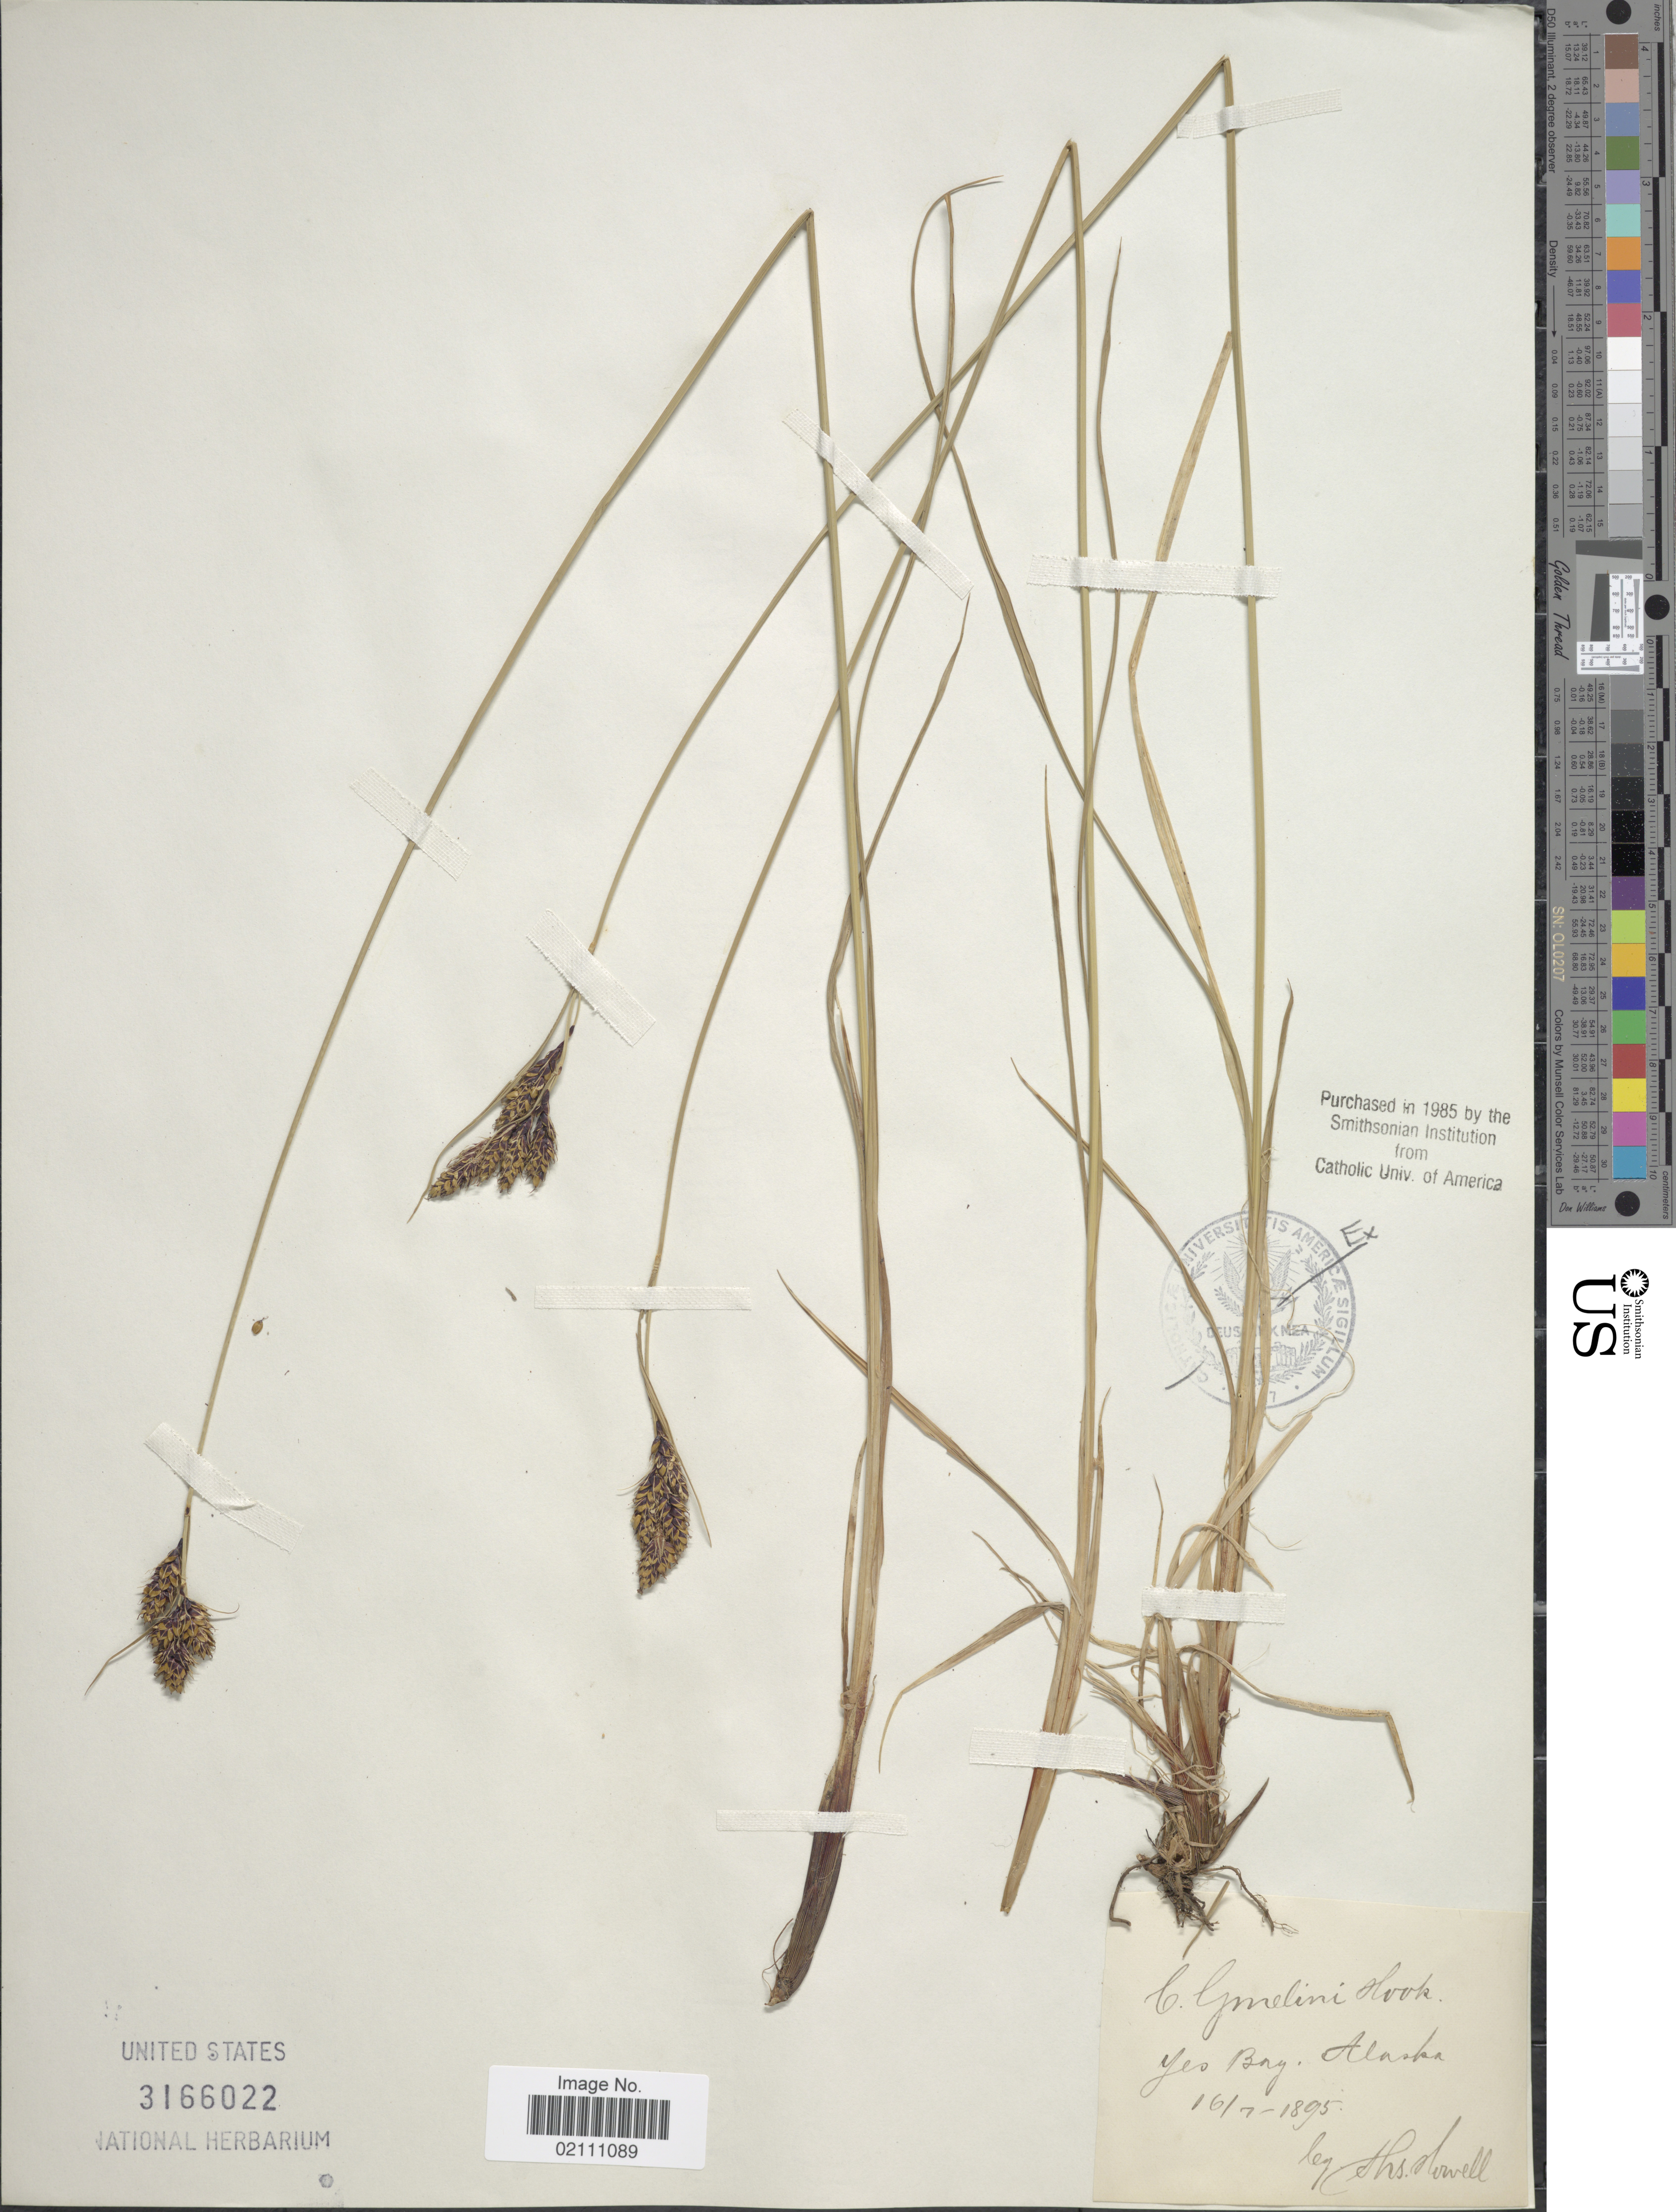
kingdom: Plantae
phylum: Tracheophyta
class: Liliopsida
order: Poales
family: Cyperaceae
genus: Carex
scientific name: Carex gmelinii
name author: Hook. & Arn.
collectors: T. Howell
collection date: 1895-07-16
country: United States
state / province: Alaska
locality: Yes Bay, Alaska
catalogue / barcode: US 3166022